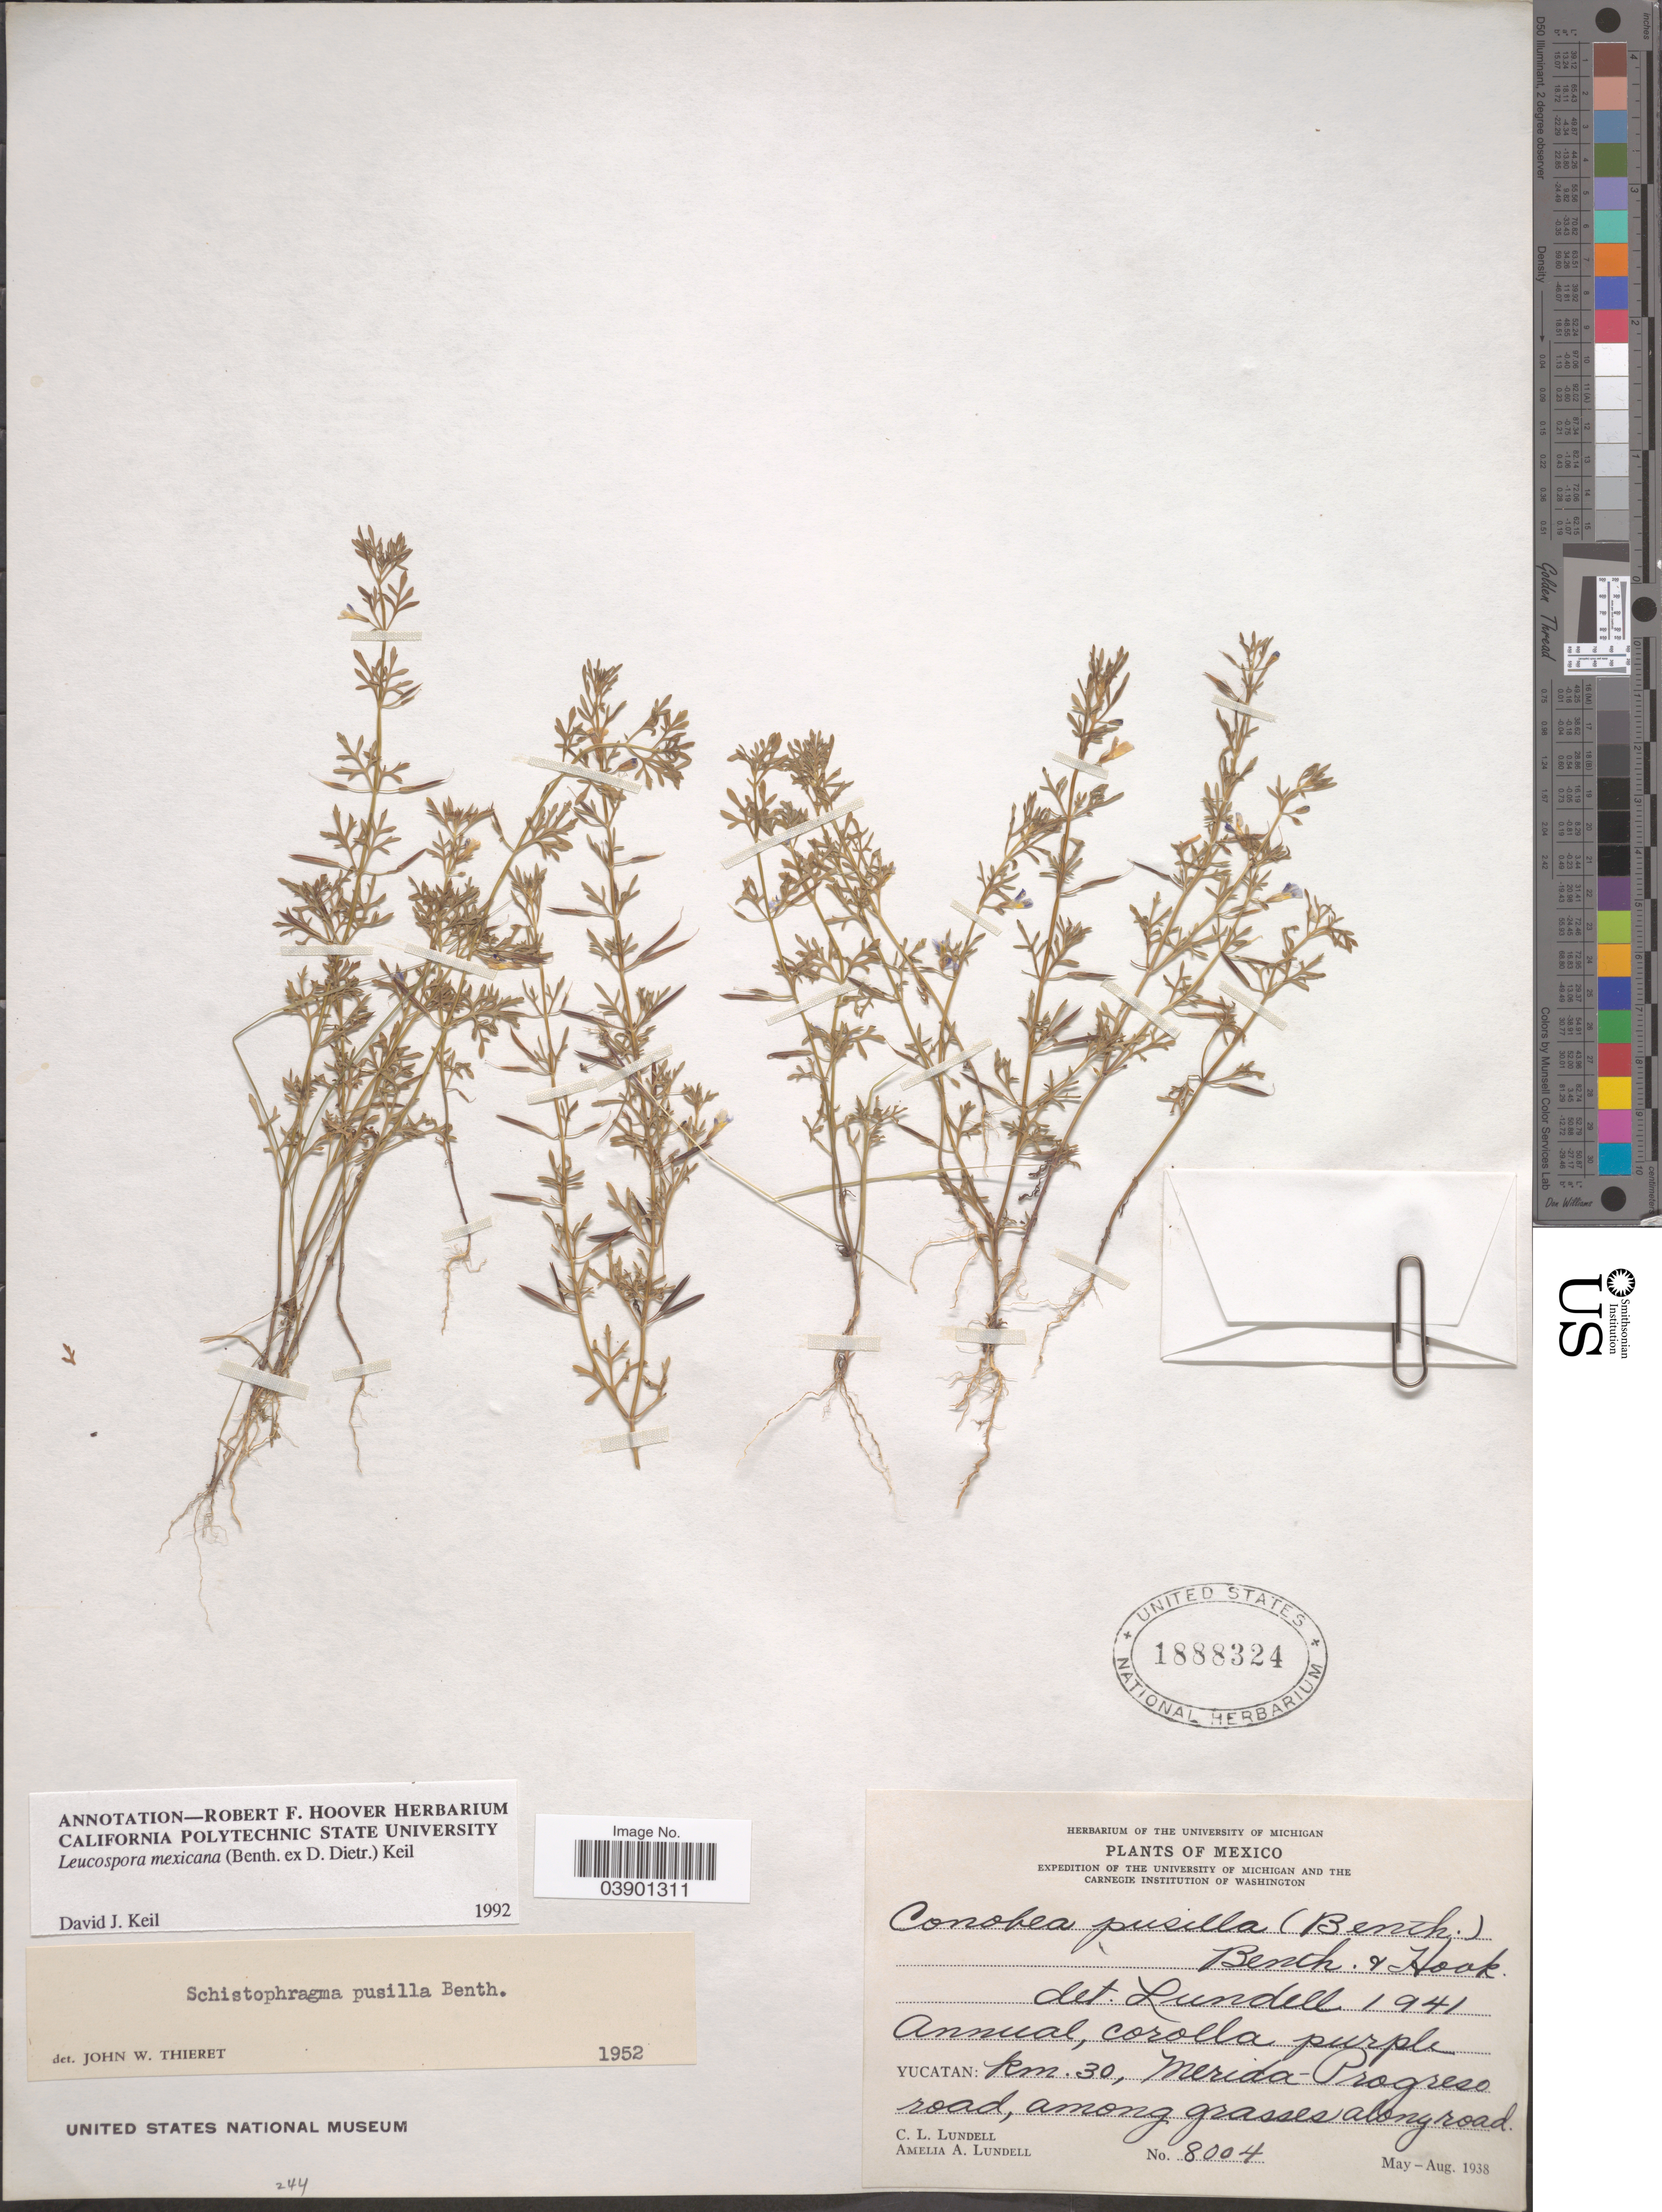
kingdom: Plantae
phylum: Tracheophyta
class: Magnoliopsida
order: Lamiales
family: Plantaginaceae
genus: Schistophragma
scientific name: Schistophragma pusillum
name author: Benth.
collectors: C. L. Lundell & A. A. Lundell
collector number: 8004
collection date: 1938-05/1938-08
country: Mexico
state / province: Yucatán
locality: Km. 30, Merida-Progreso road.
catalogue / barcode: US 1888324